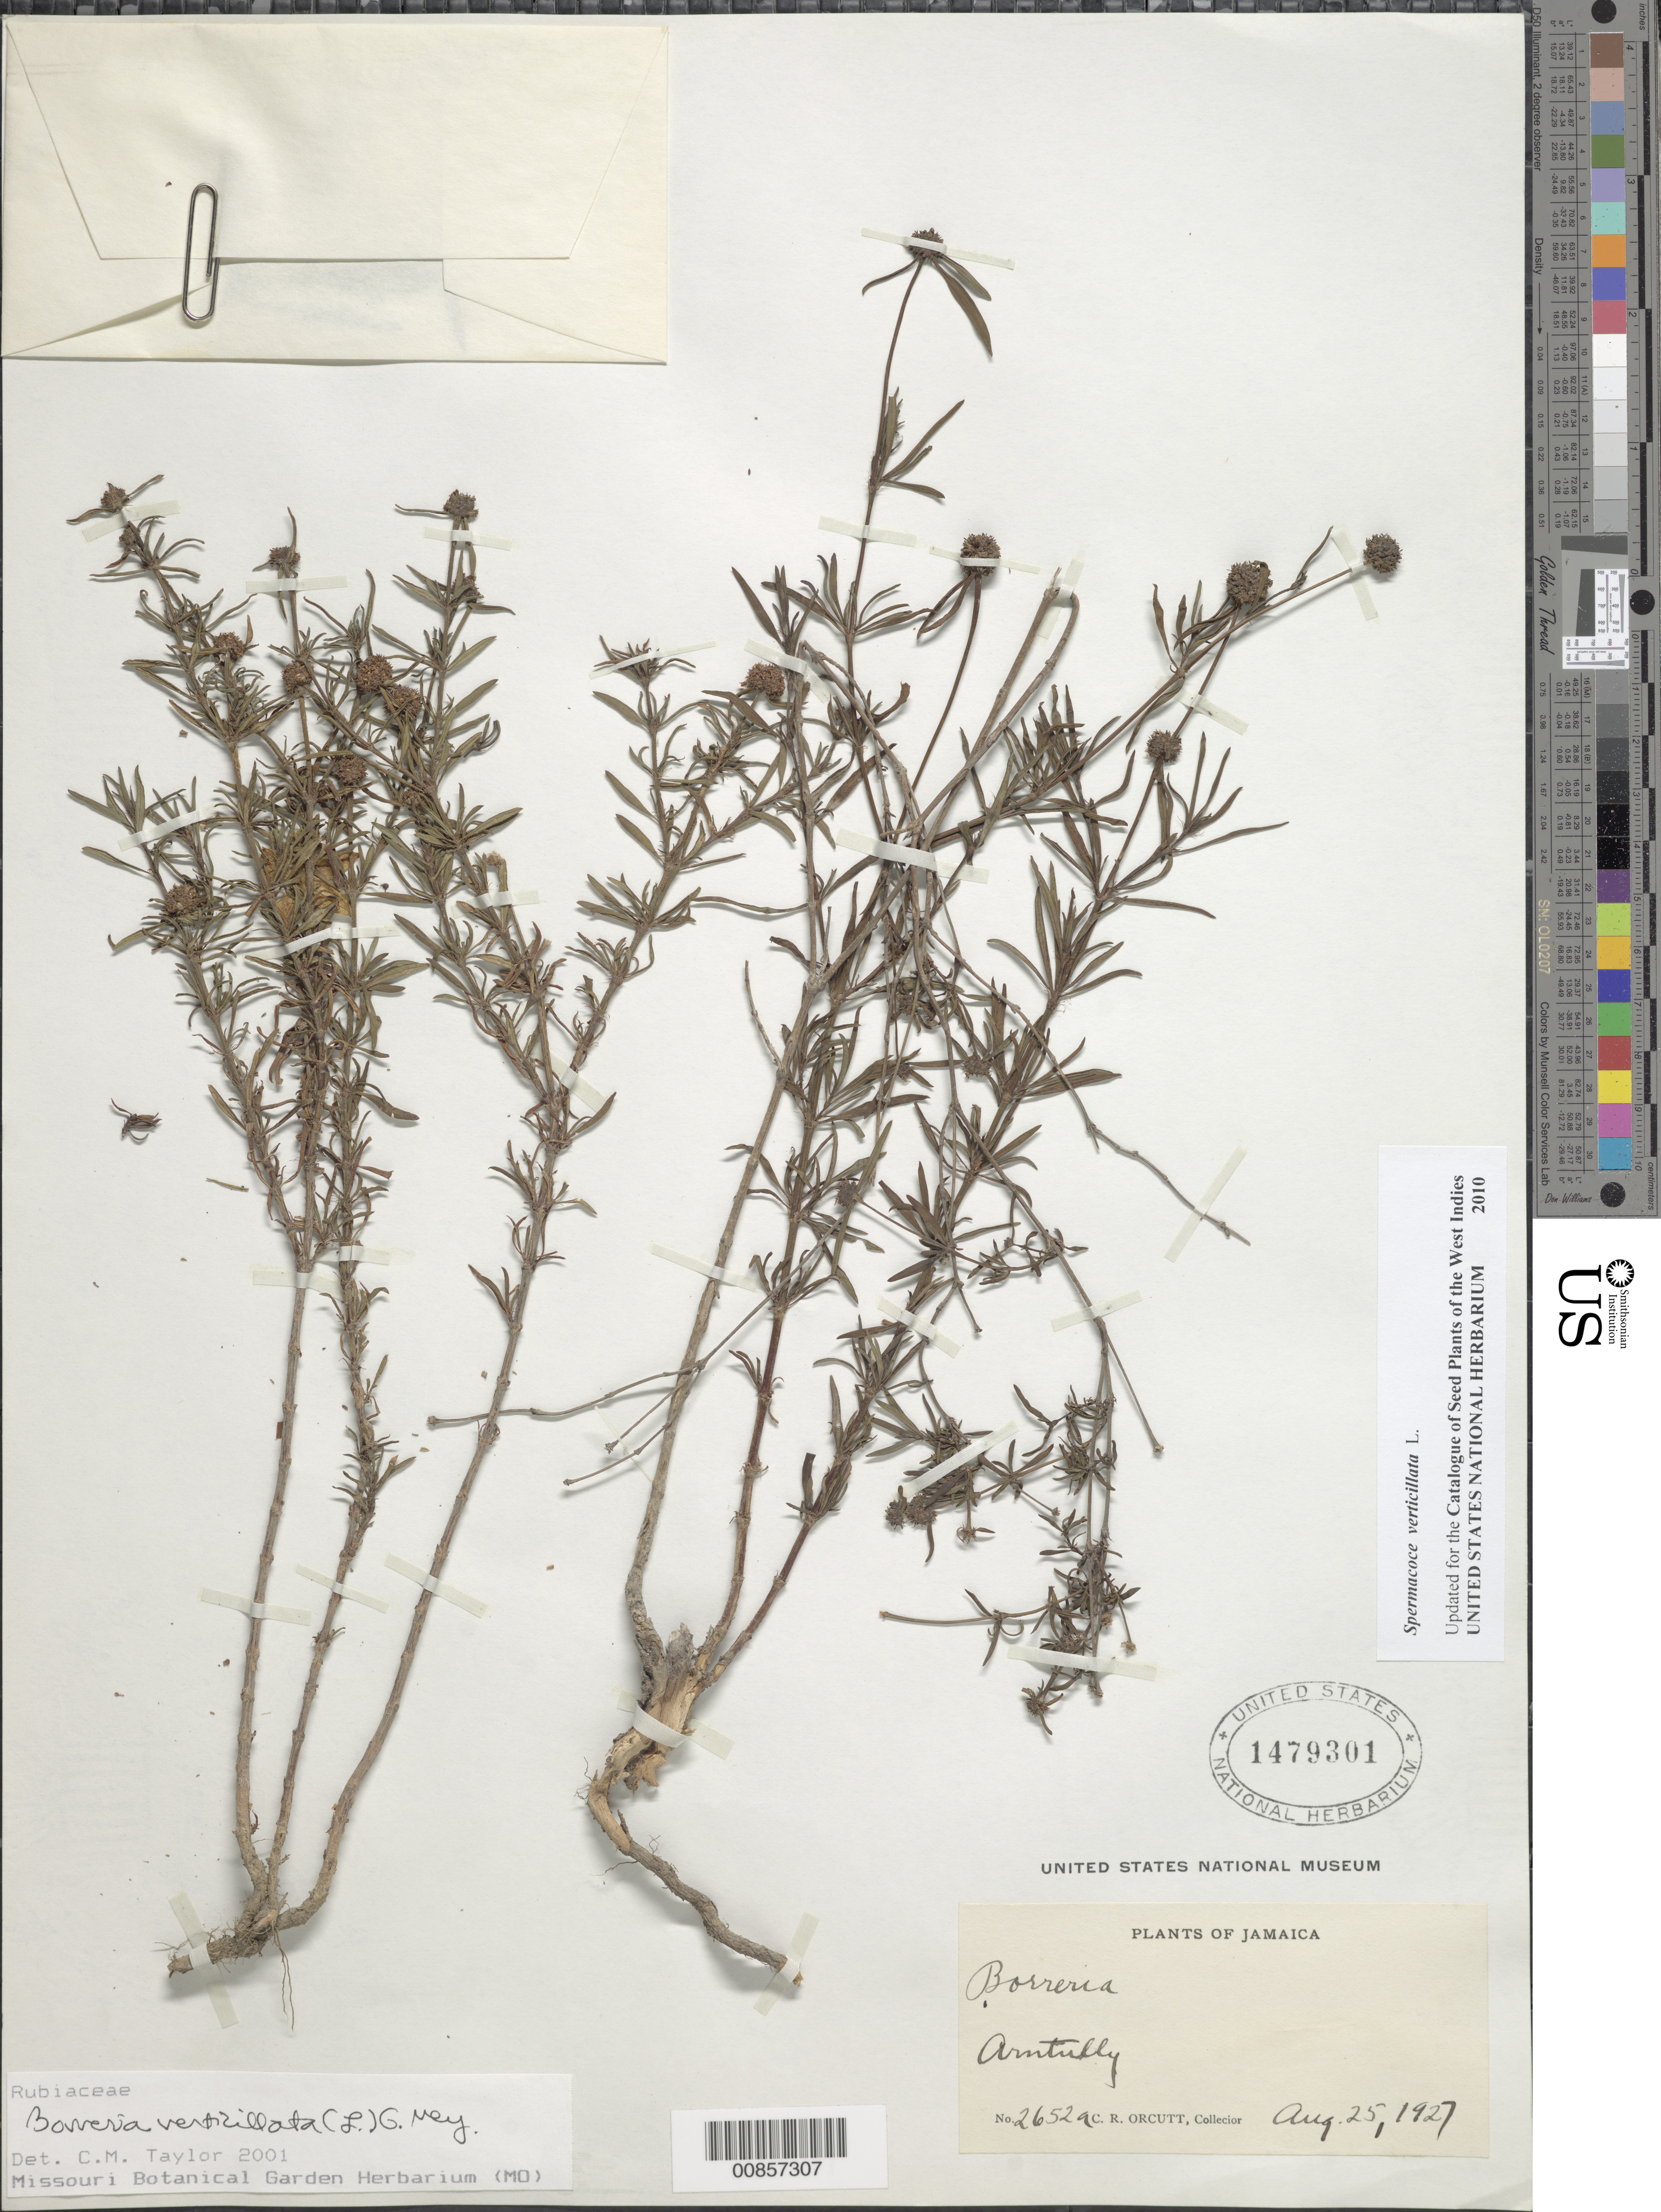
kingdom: Plantae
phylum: Tracheophyta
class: Magnoliopsida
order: Gentianales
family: Rubiaceae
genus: Spermacoce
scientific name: Spermacoce verticillata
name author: L.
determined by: Taylor, Charlotte M.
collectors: C. R. Orcutt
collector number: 2652a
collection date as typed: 25 Aug 1927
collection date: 1927-08-25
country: Jamaica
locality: Arntully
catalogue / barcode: US 1479301